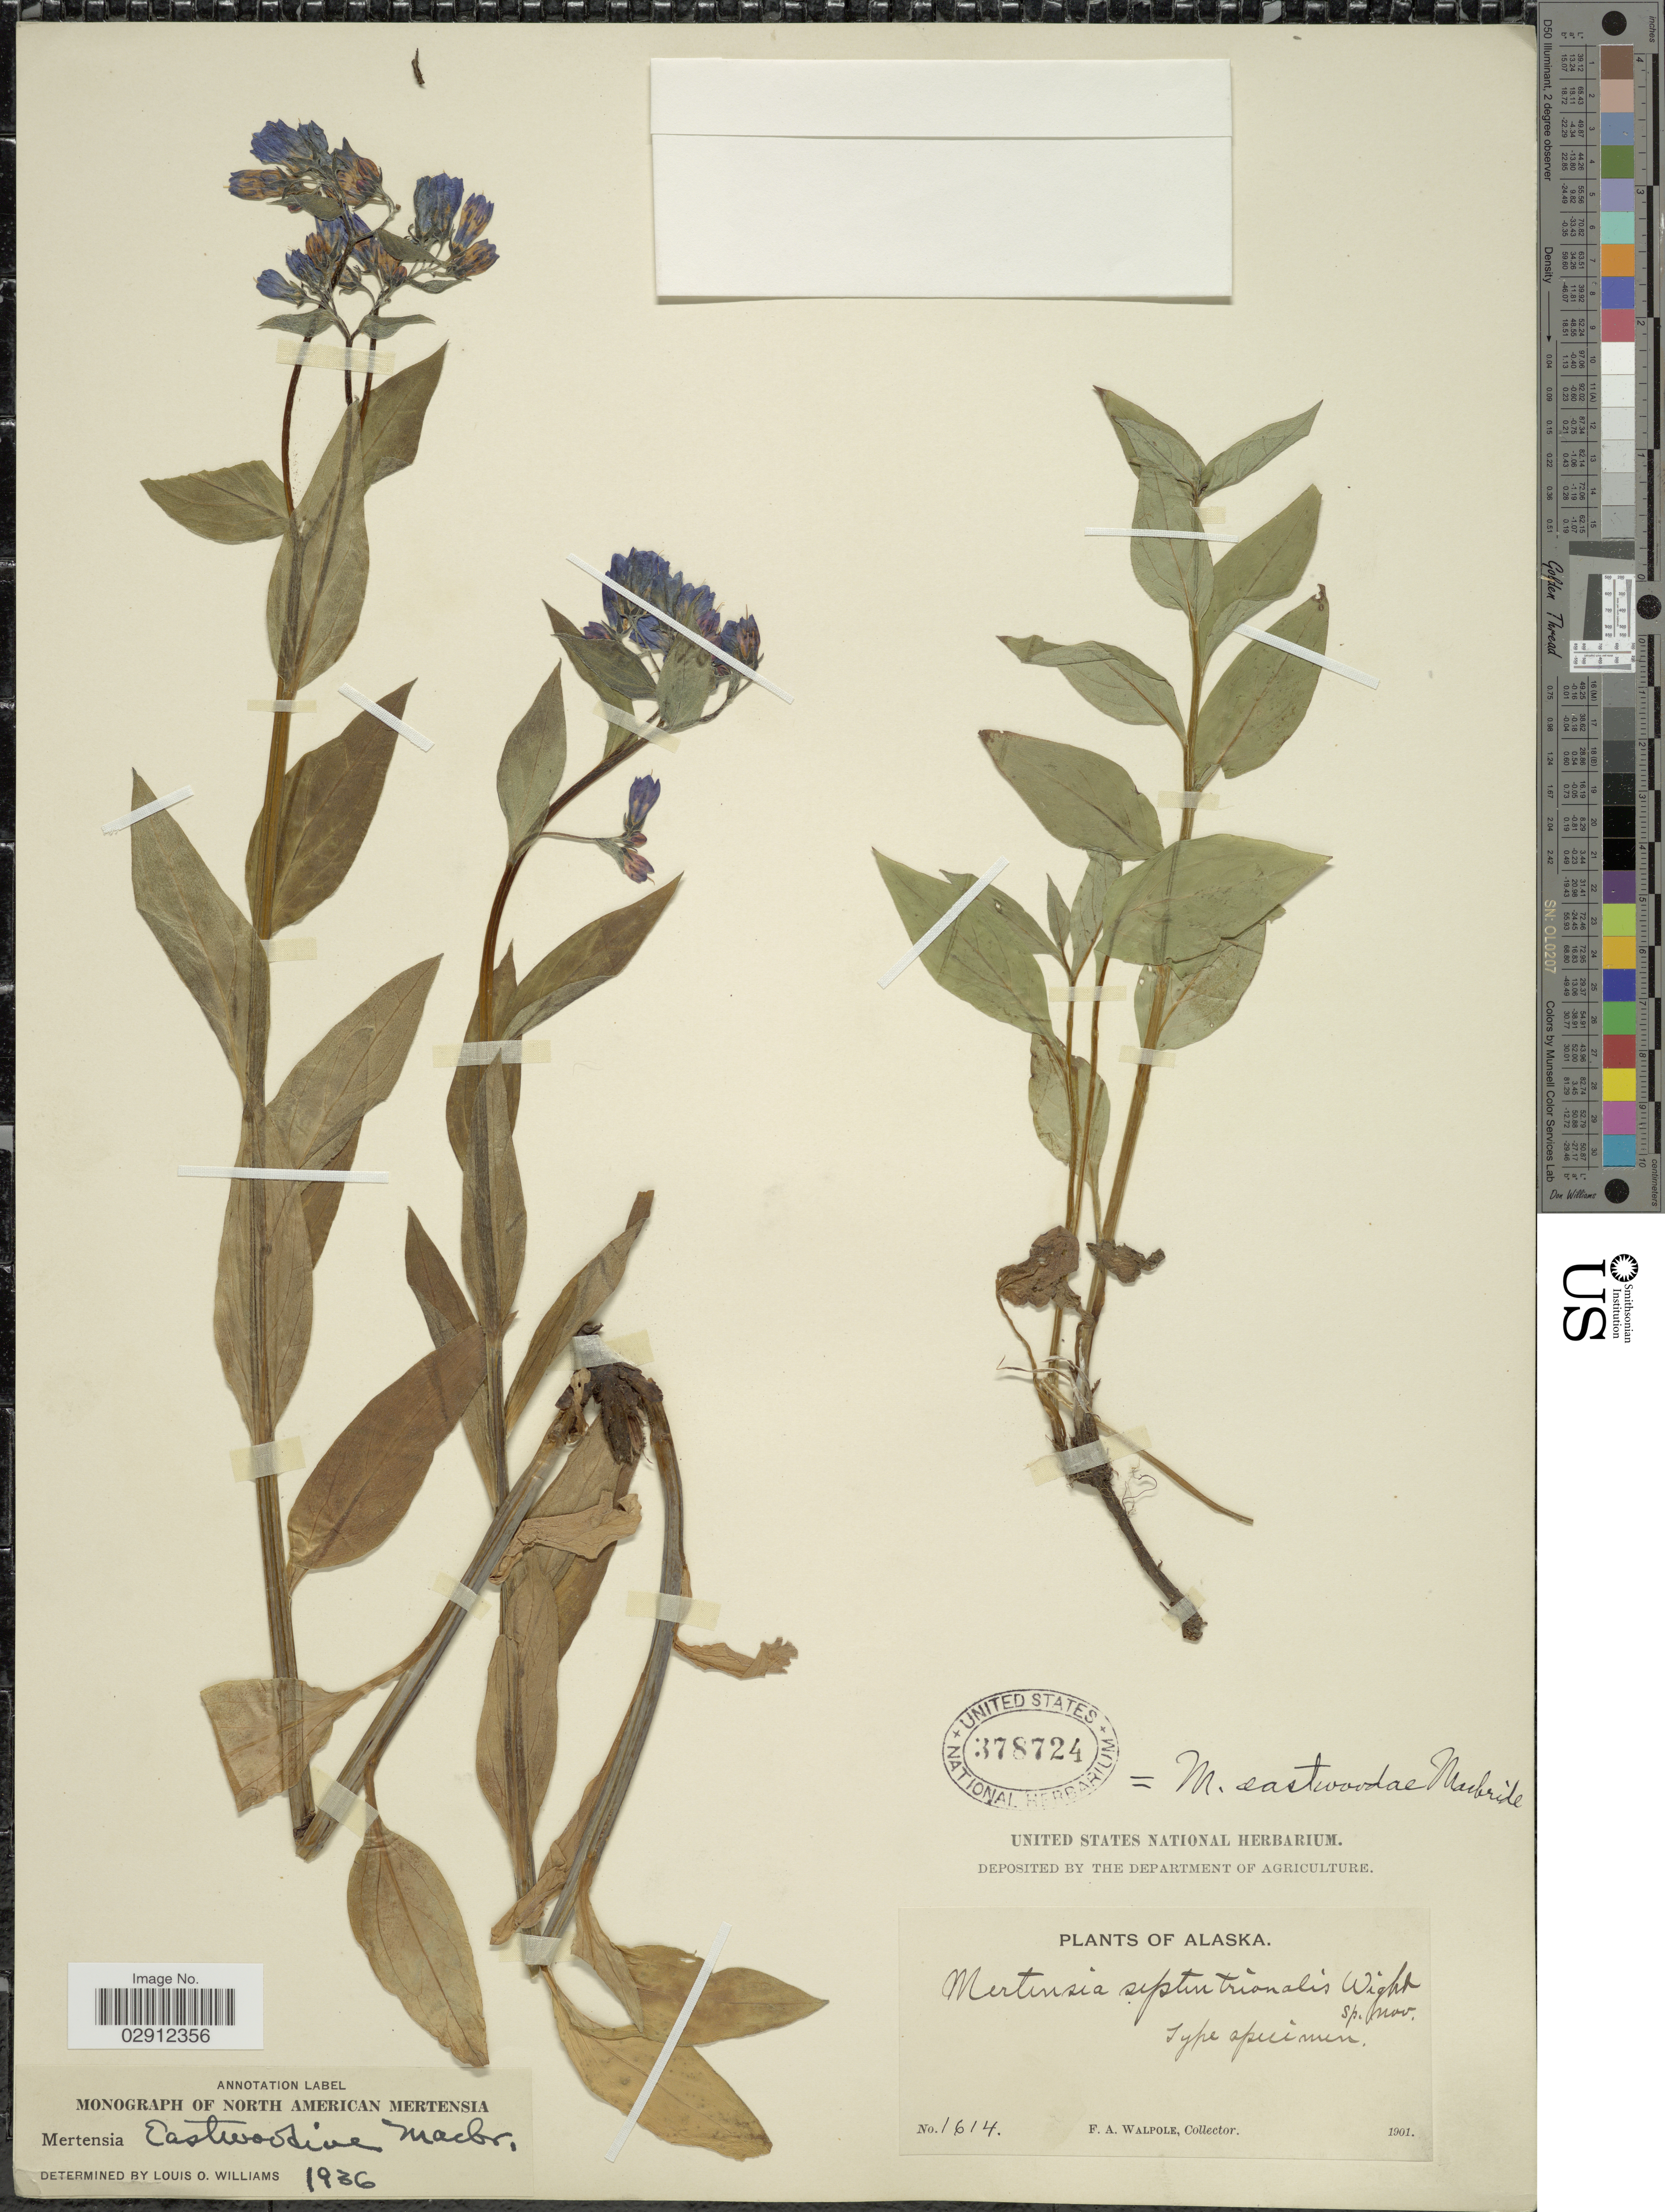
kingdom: Plantae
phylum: Tracheophyta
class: Magnoliopsida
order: Boraginales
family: Boraginaceae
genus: Mertensia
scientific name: Mertensia eastwoodiae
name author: J.F. Macbr.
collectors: F. Walpole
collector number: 1614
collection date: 1901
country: United States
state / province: Alaska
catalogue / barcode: US 378724